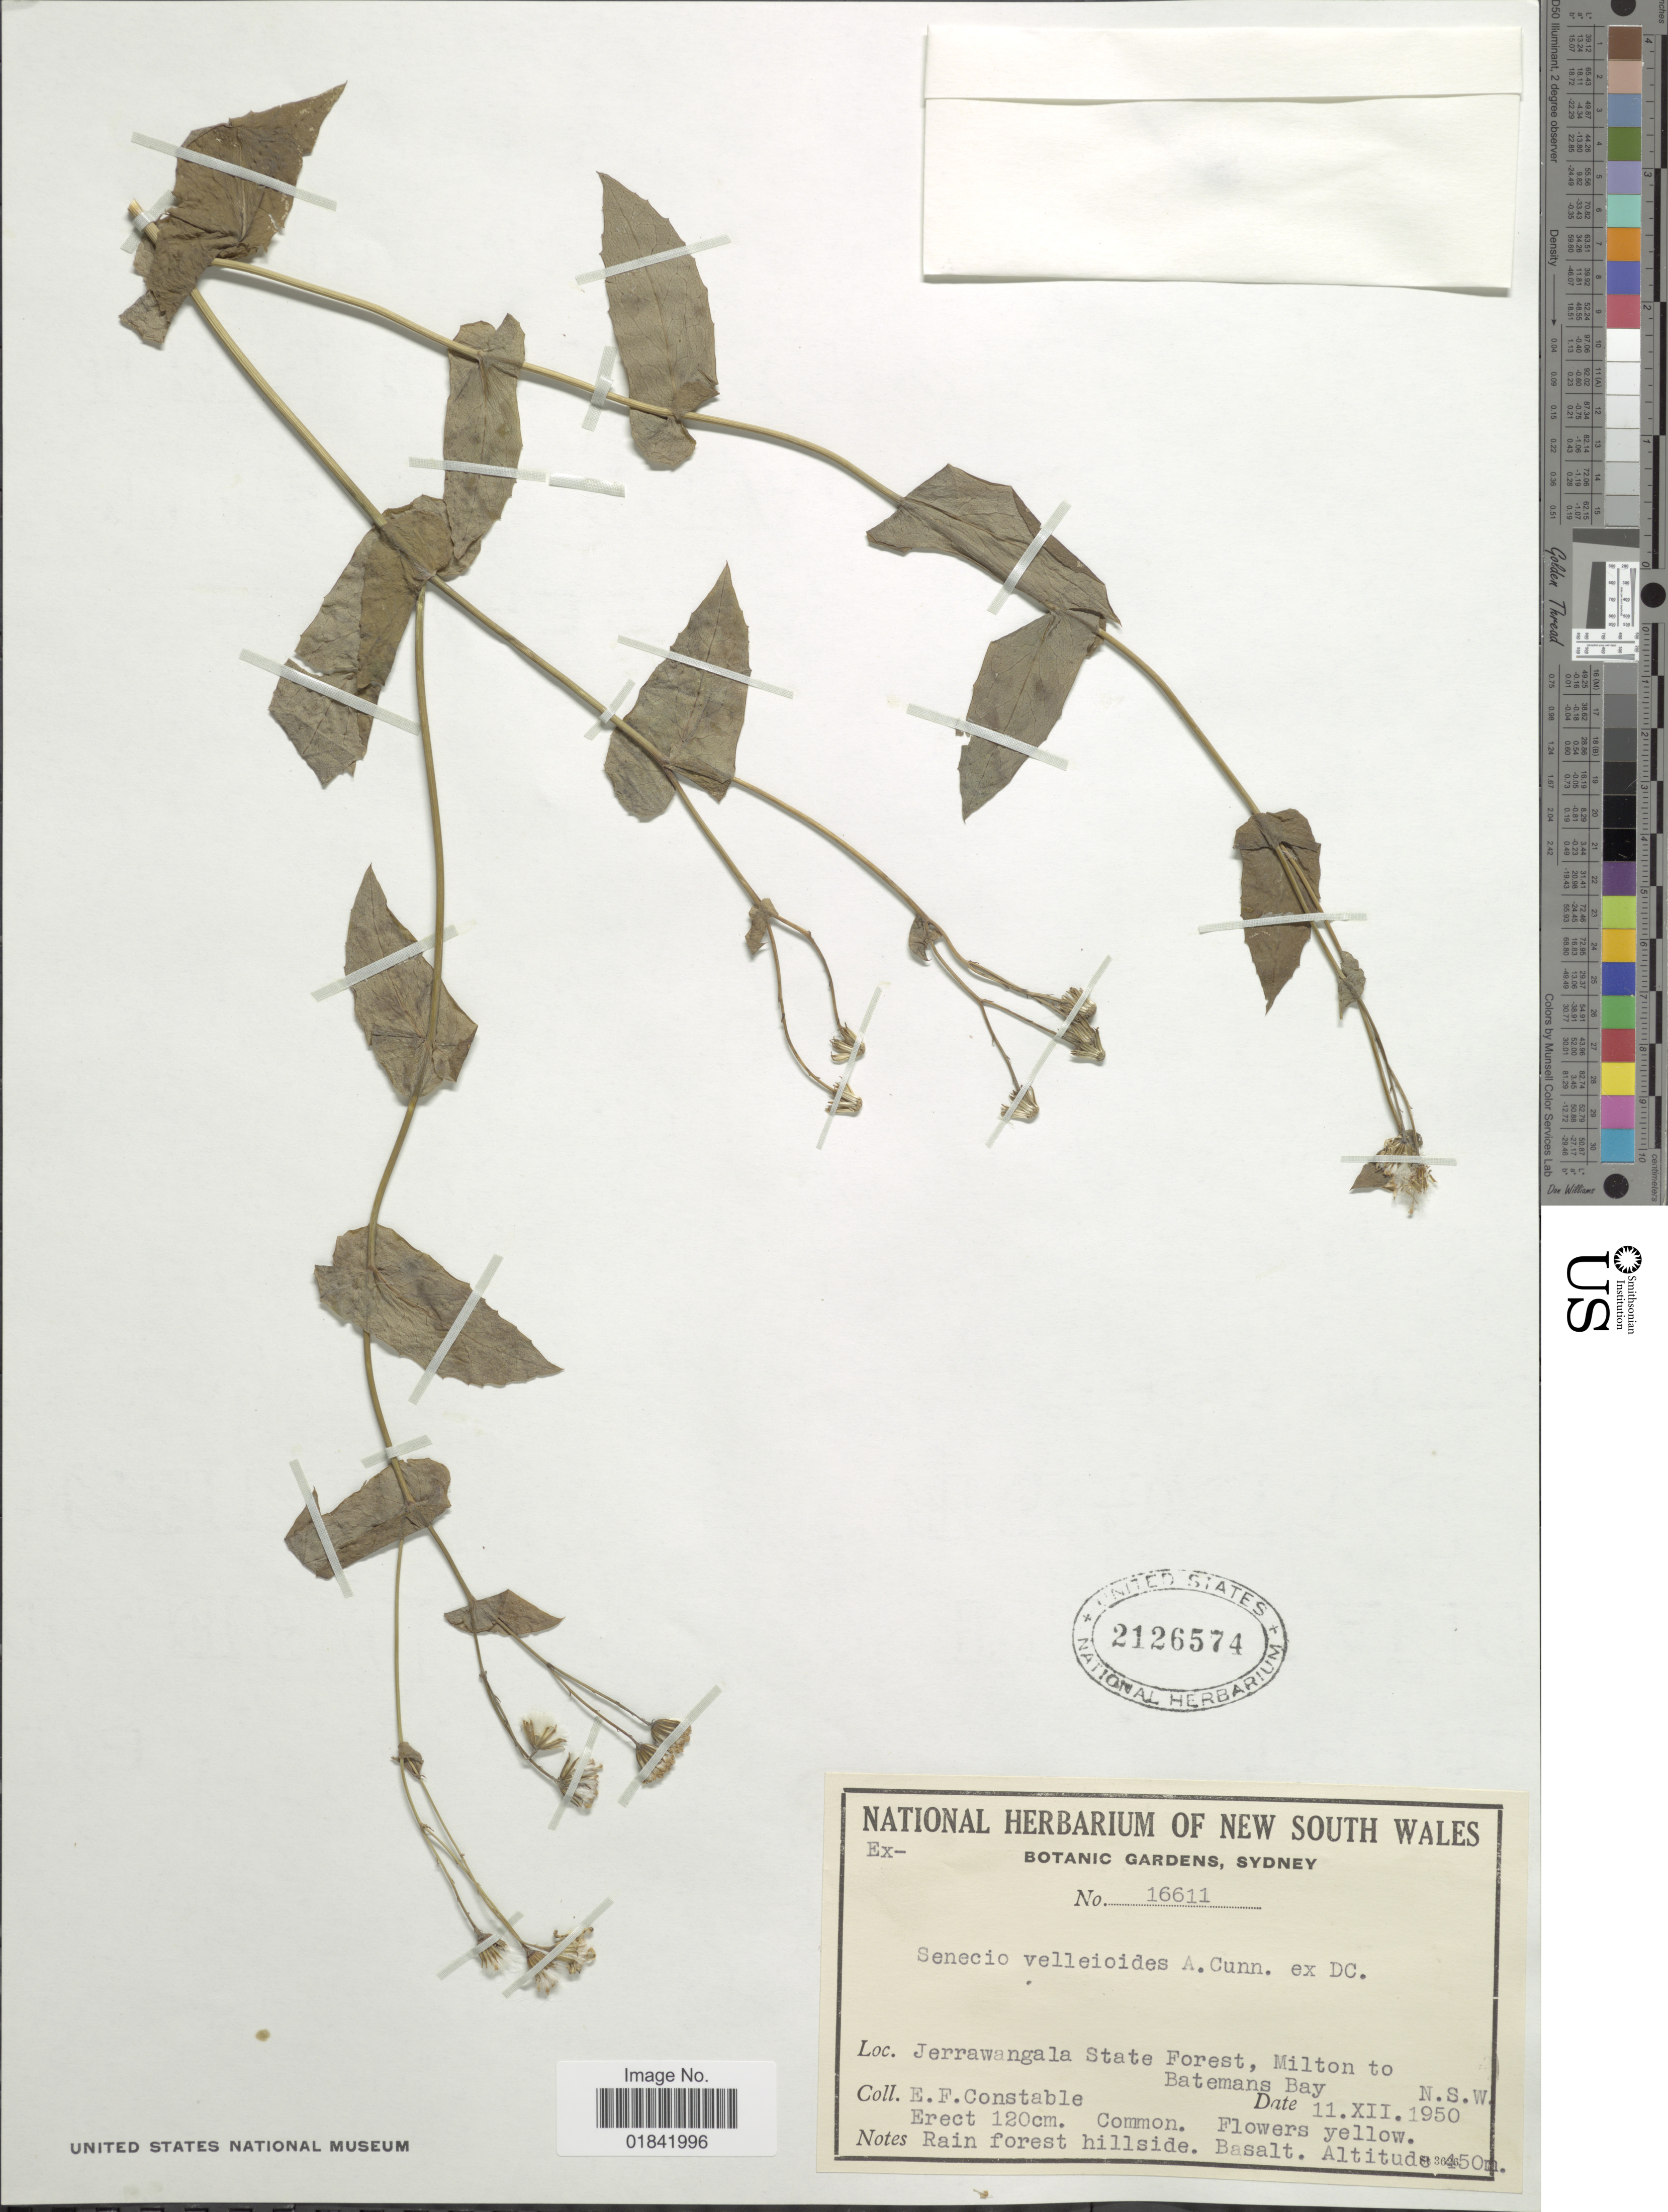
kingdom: Plantae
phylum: Tracheophyta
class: Magnoliopsida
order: Asterales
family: Asteraceae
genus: Senecio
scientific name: Senecio velleioides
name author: A. Cunn.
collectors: E. F. Constable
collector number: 16611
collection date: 1950-12-11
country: Australia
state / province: New South Wales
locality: Jerrawangala State Forest, Milton to Batemans Bay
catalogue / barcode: US 2126574